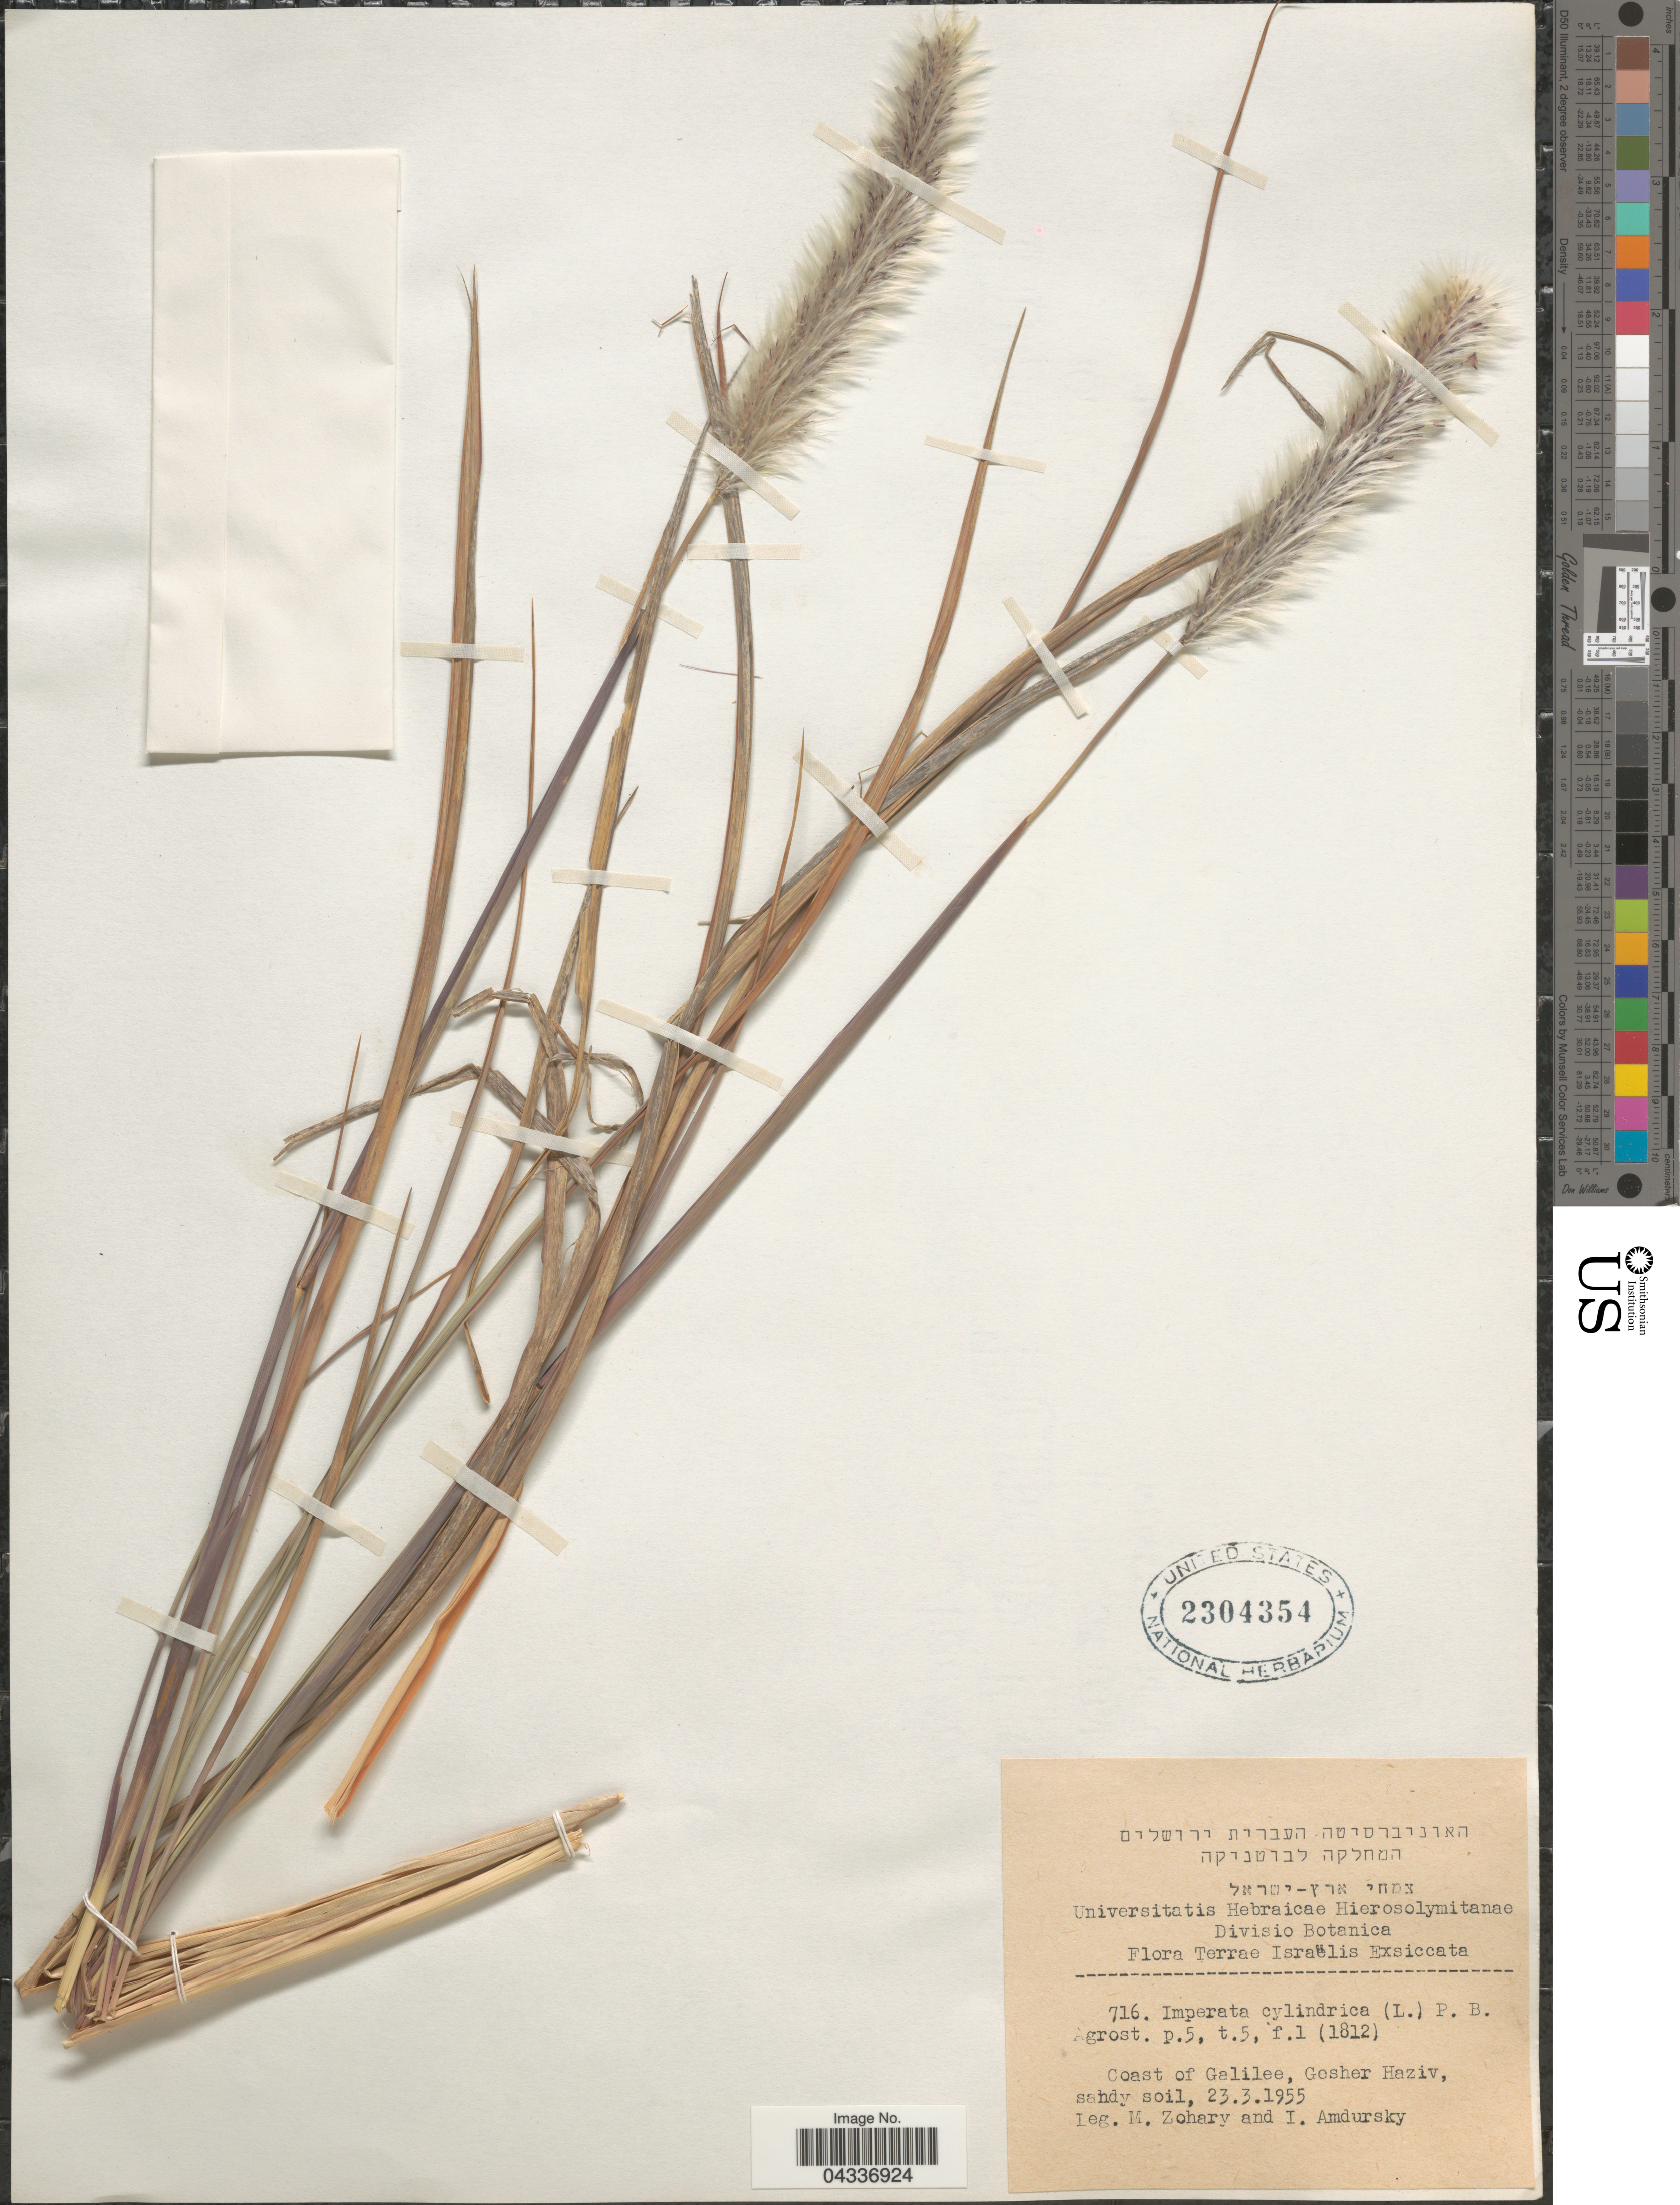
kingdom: Plantae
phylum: Tracheophyta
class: Liliopsida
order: Poales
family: Poaceae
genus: Imperata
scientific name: Imperata cylindrica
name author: (L.) P. Beauv.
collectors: M. Zohary & I. Amdursky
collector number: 716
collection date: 1955-03-23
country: Israel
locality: Terrae Israelis. Coast of Galilee, Gesher Haziv, sandy soil.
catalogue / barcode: US 2304354